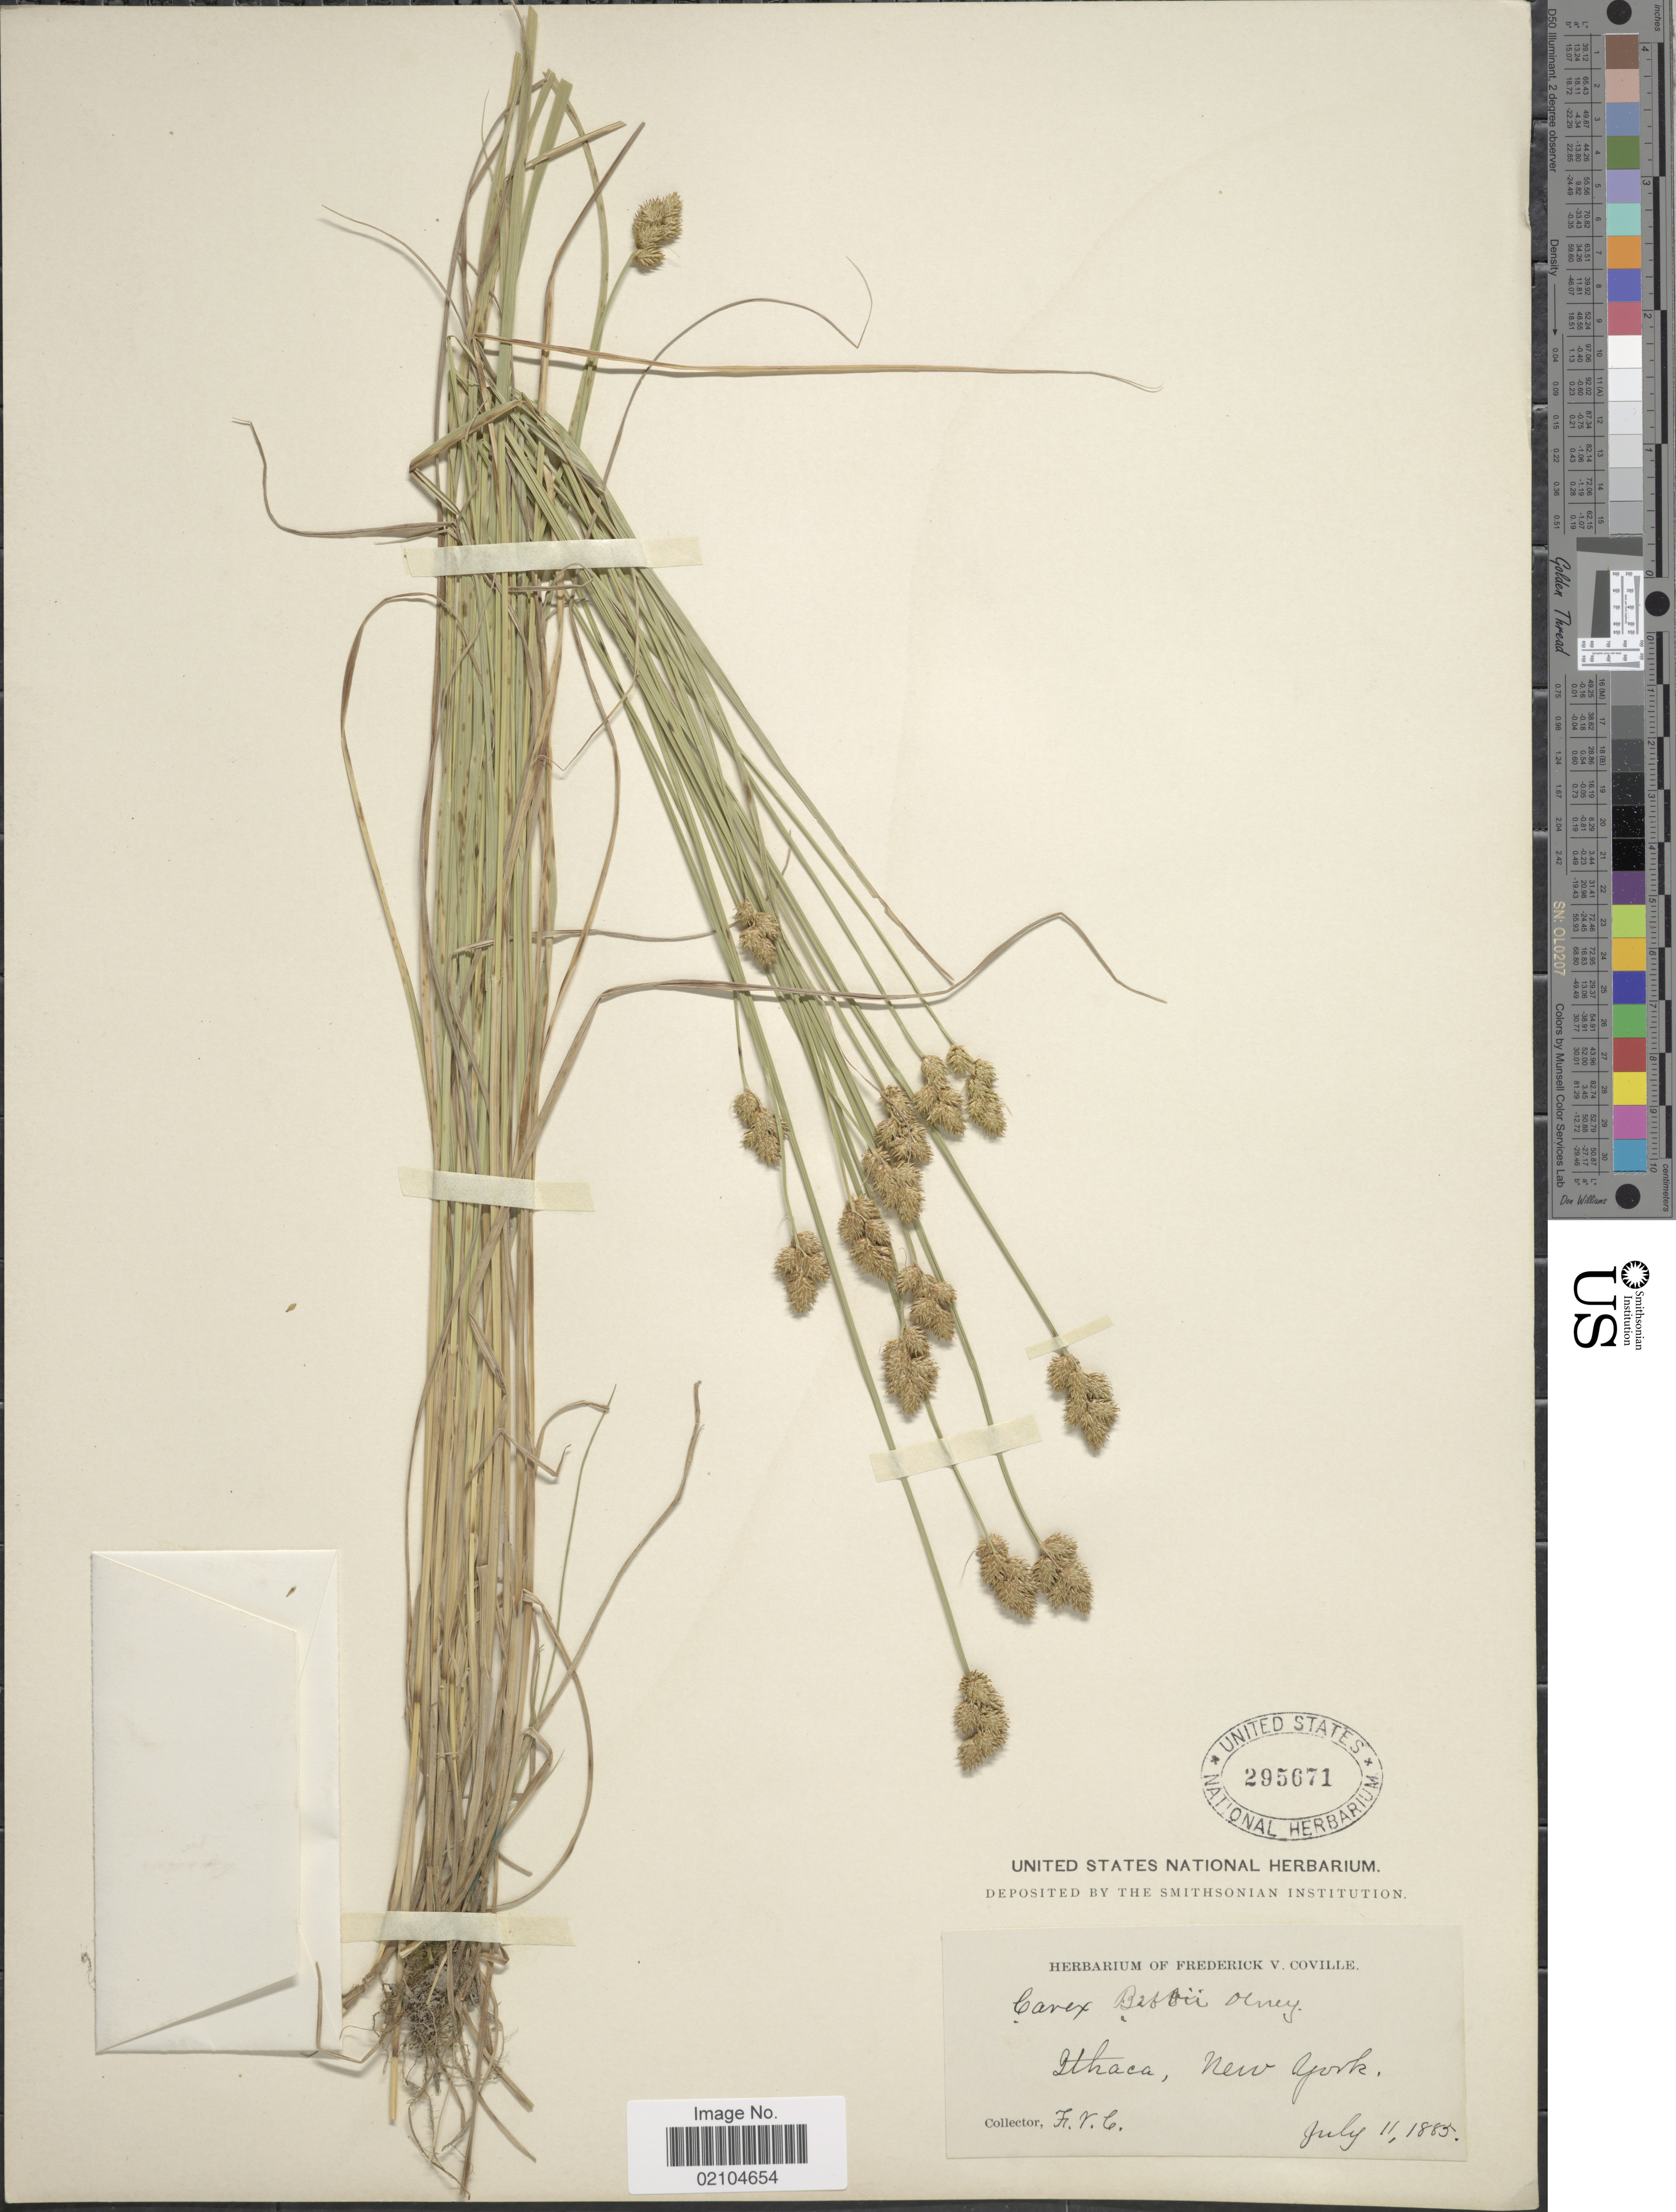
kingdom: Plantae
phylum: Tracheophyta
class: Liliopsida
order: Poales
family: Cyperaceae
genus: Carex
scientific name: Carex bebbii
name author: (L.H. Bailey) Olney ex Fernald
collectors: F. V. Coville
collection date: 1885-07-11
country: United States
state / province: New York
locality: Ithaca, New York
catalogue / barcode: US 295671